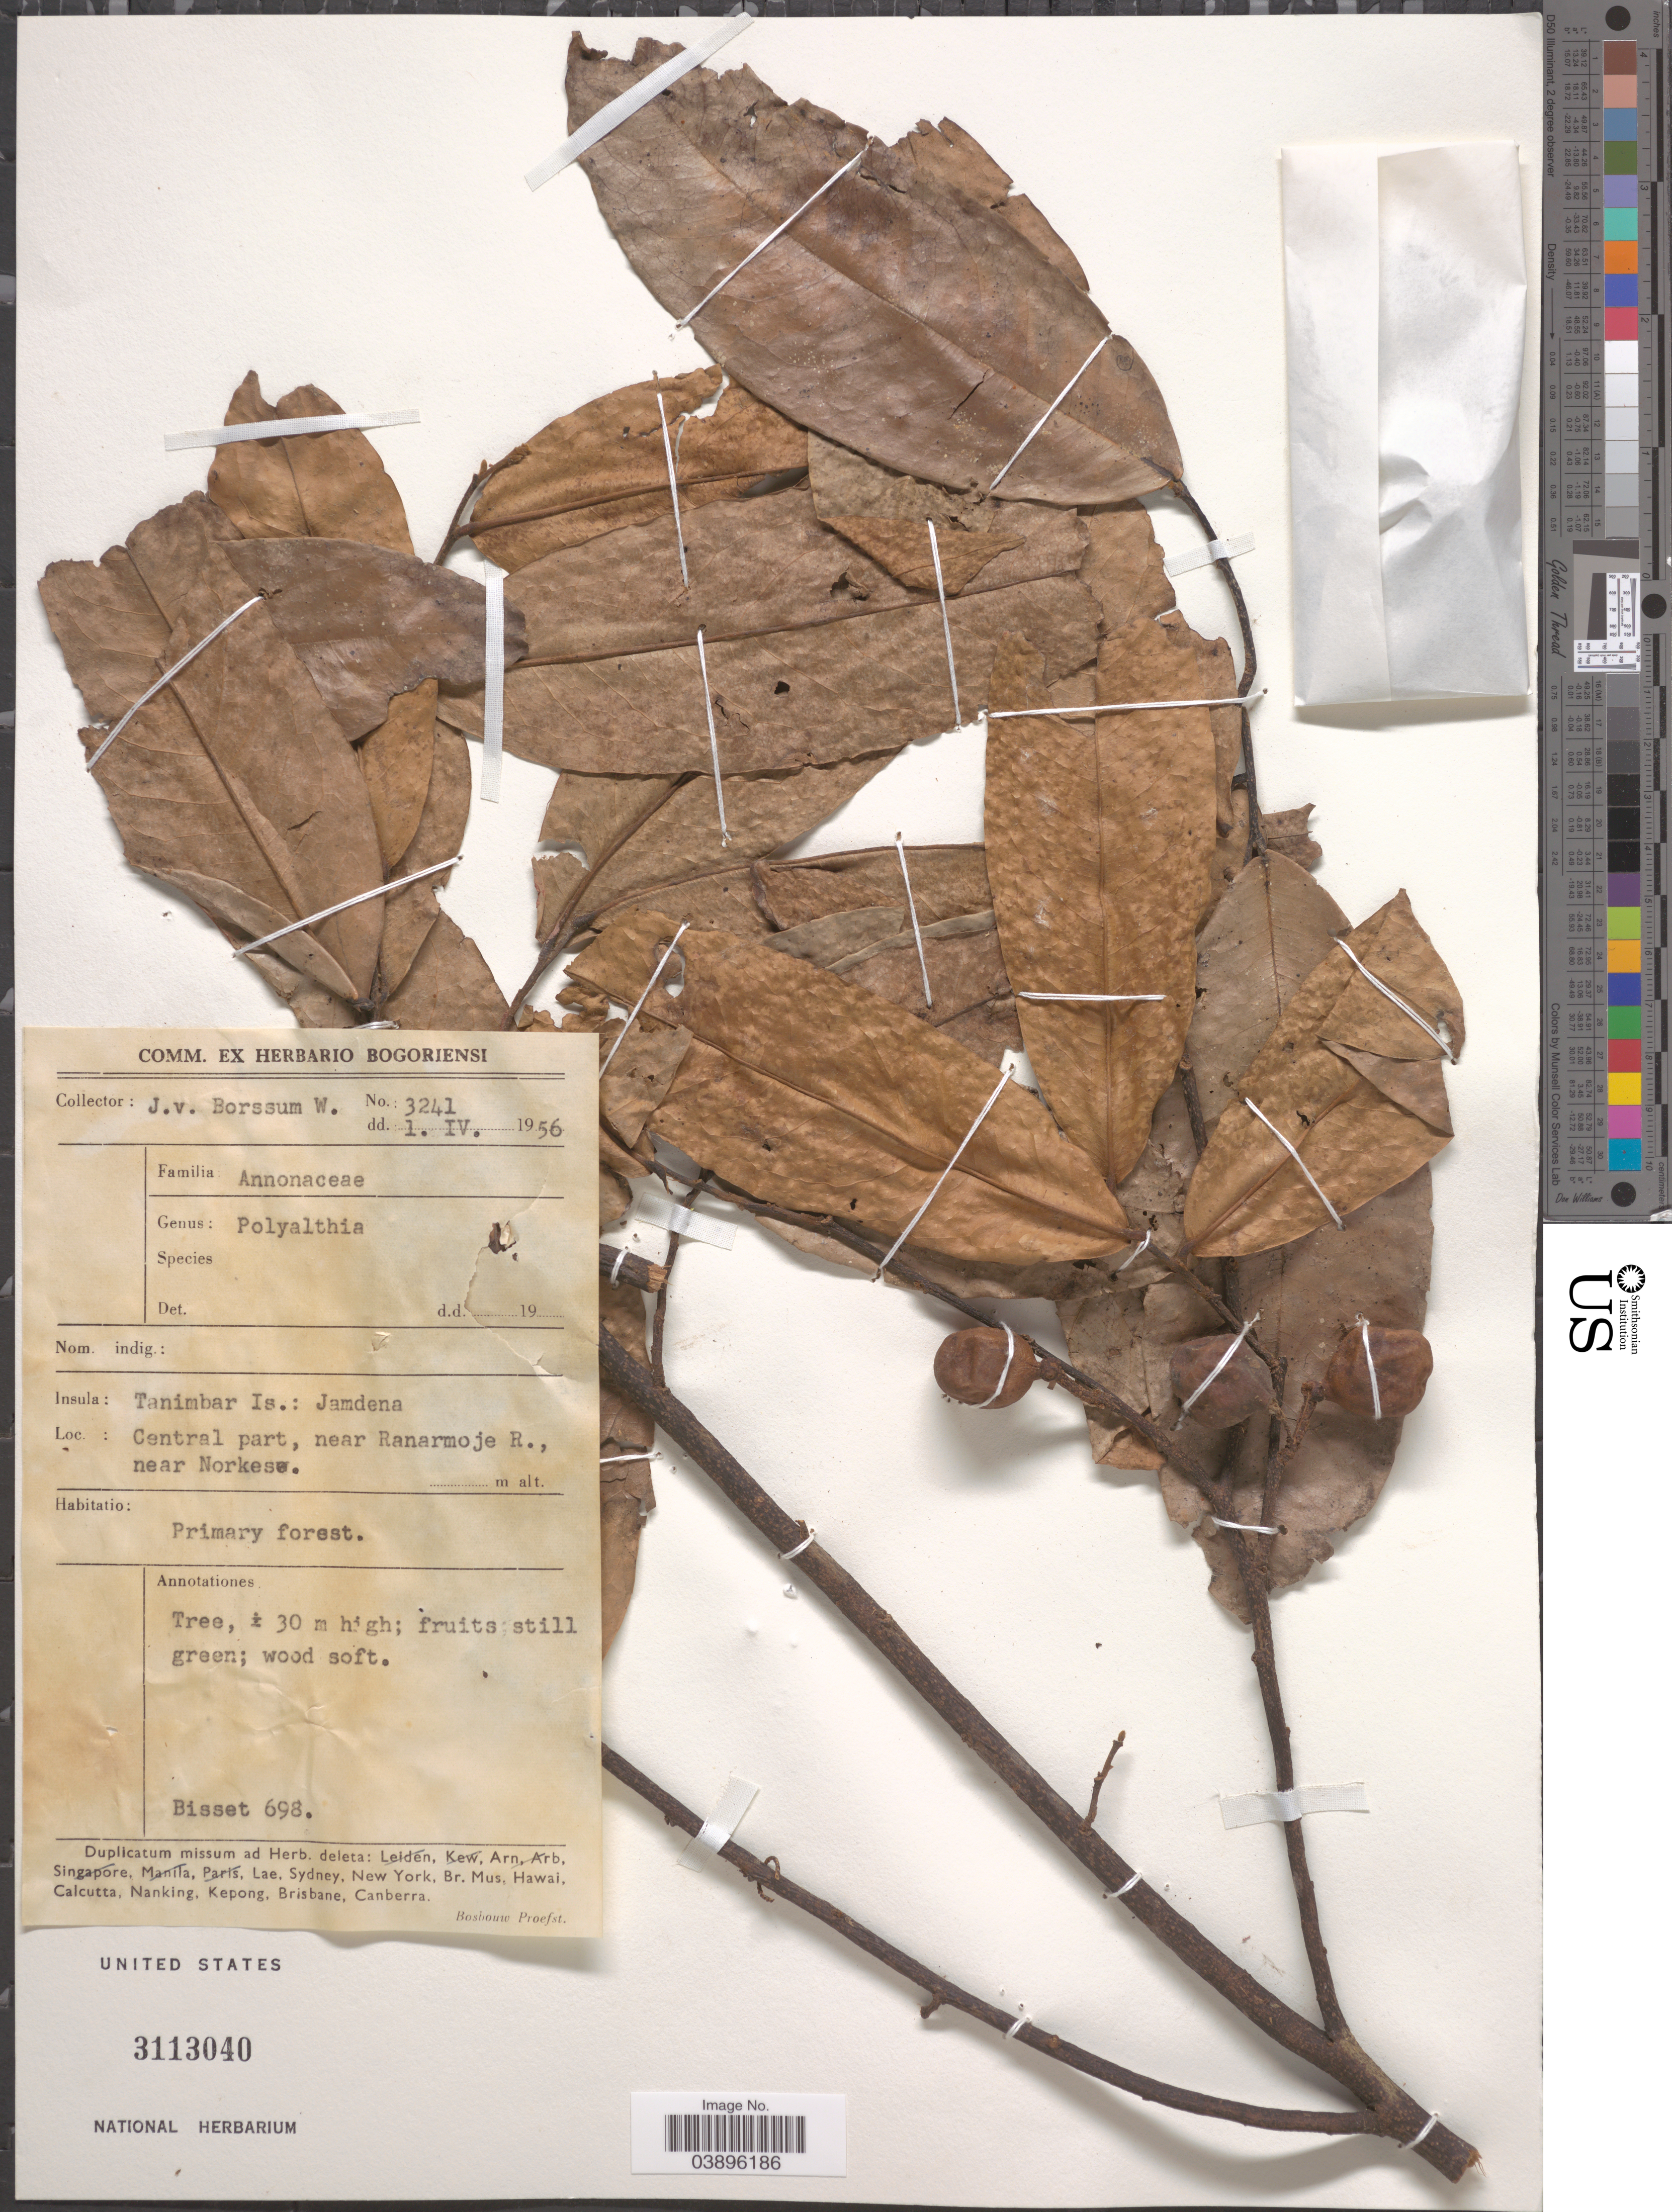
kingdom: Plantae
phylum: Tracheophyta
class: Magnoliopsida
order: Magnoliales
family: Annonaceae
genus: Polyalthia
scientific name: Polyalthia sp.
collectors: J. Borssum Waalkes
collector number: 3241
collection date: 1956-04-01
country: Indonesia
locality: Insula: Tanimbar Is.: Jamdena. Central part, near Ranarmoje R., near Norkes.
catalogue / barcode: US 3113040